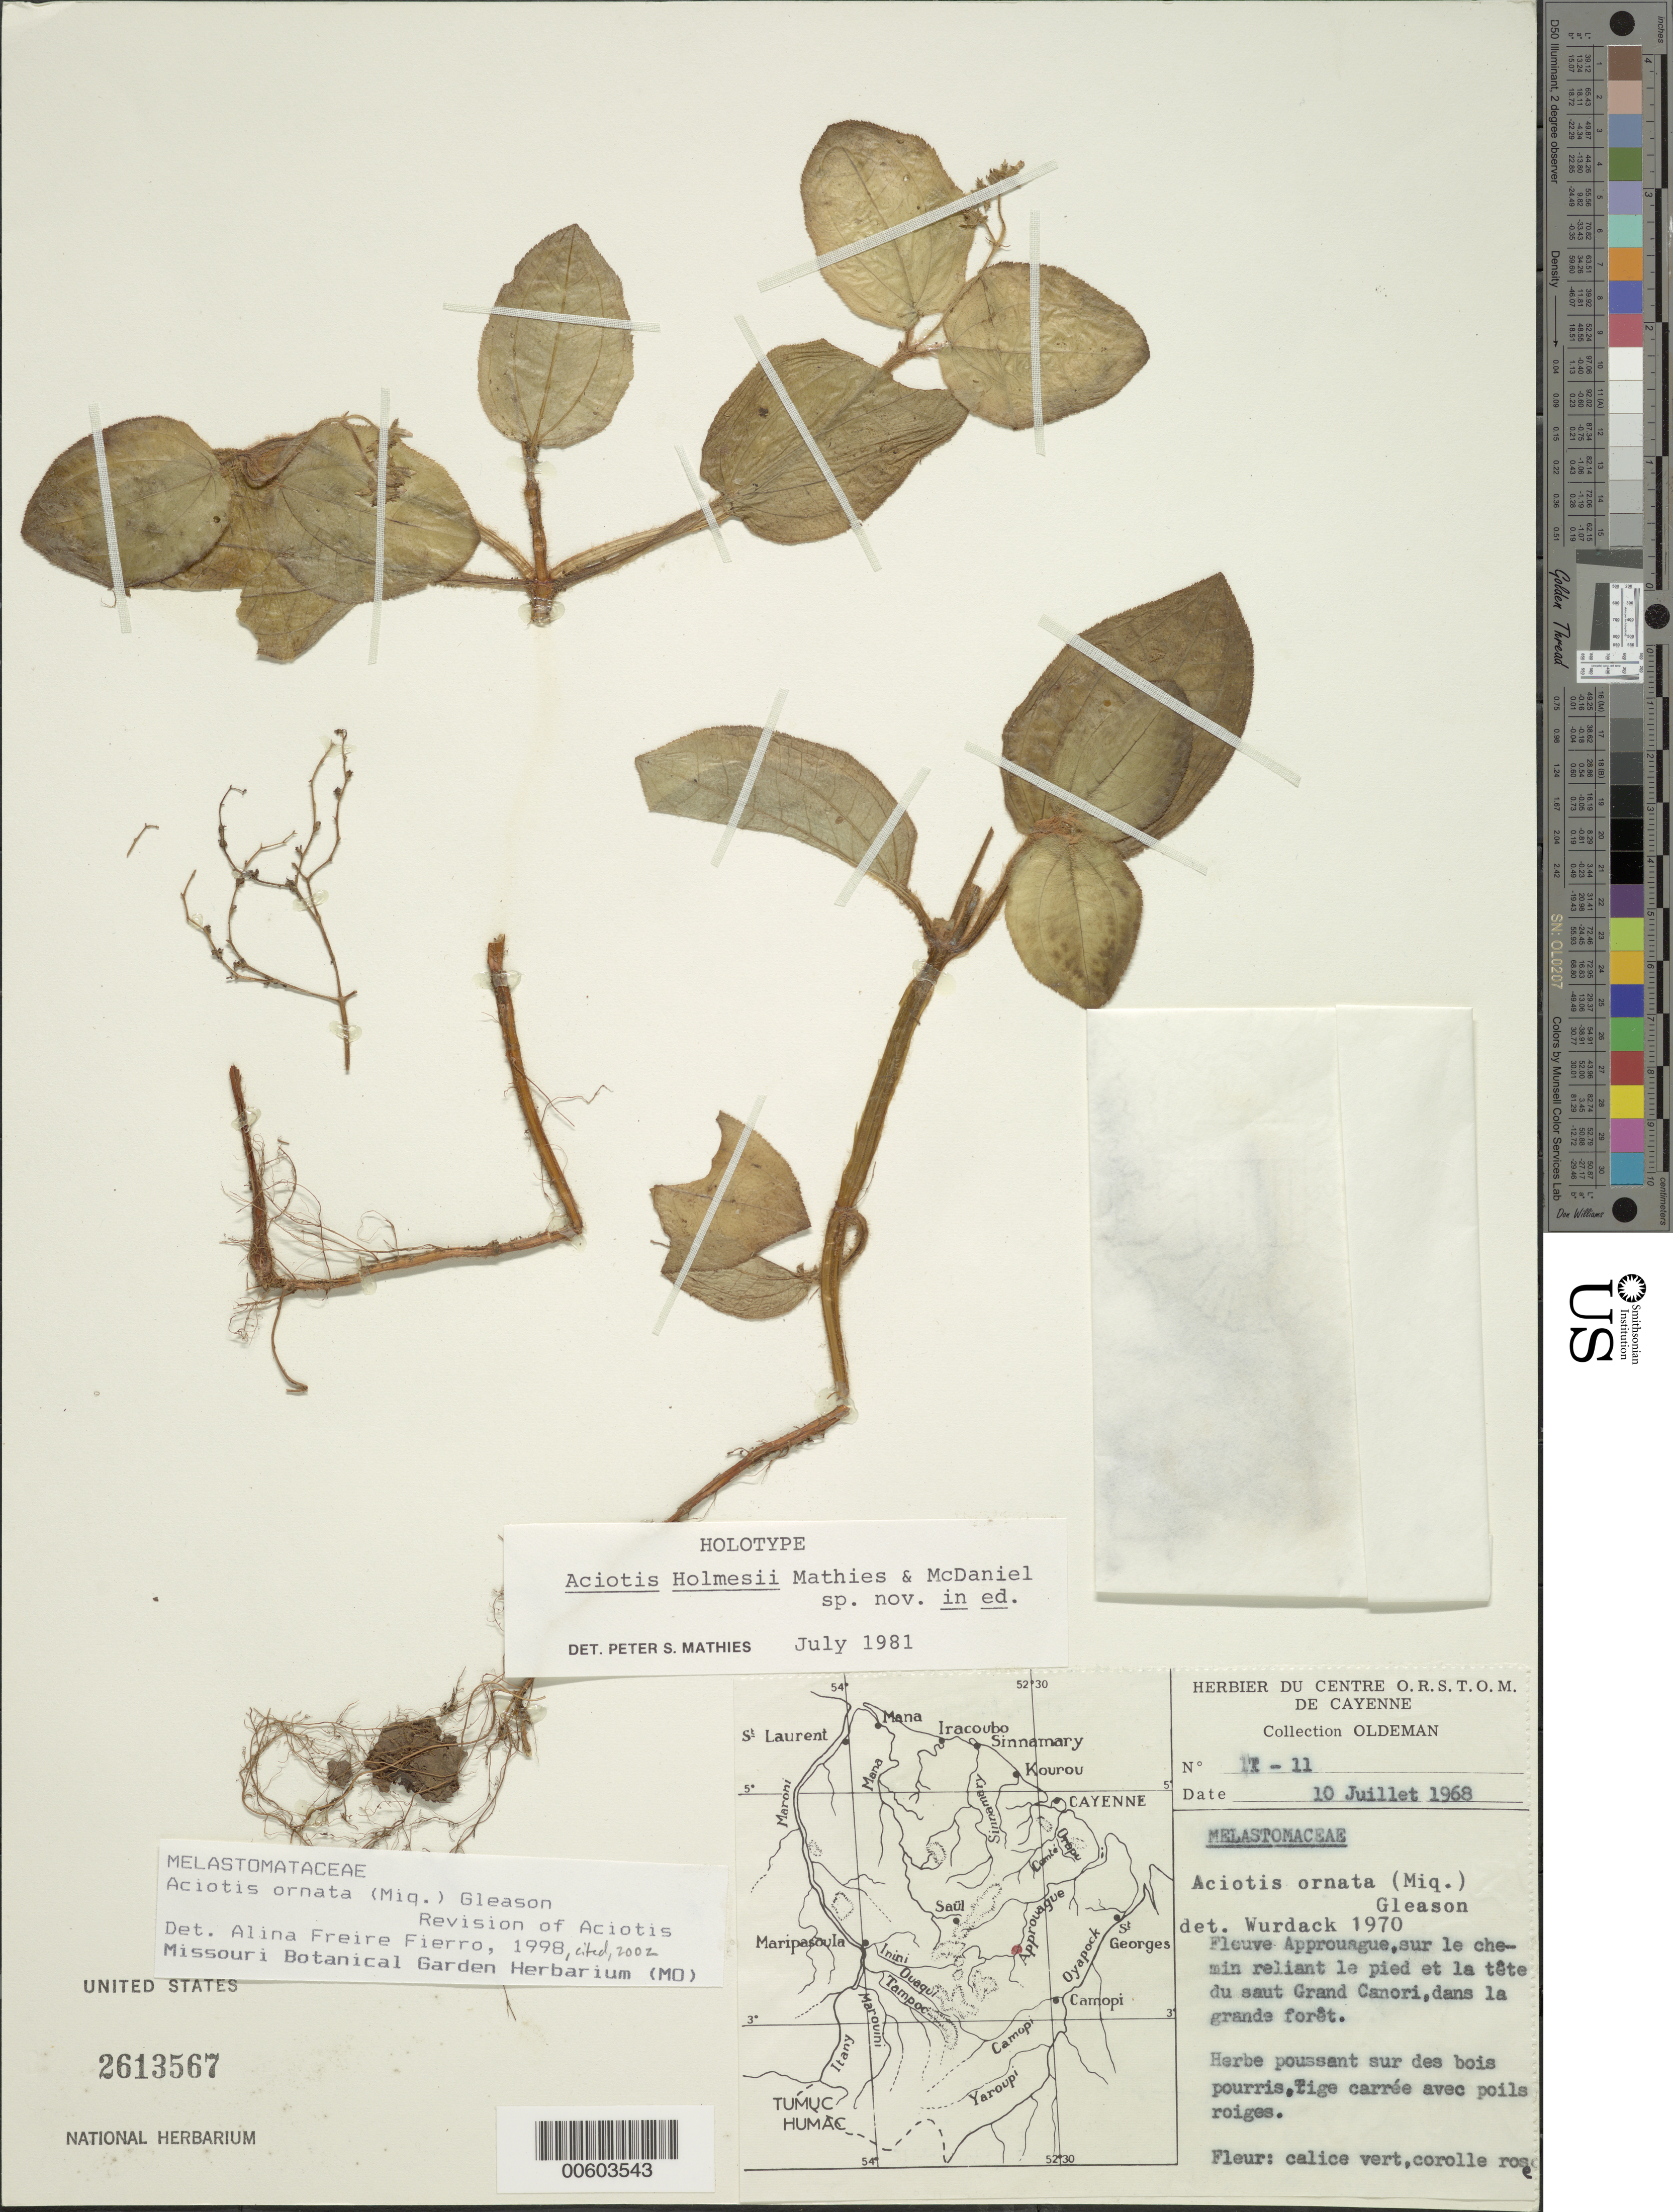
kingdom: Plantae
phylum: Tracheophyta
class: Magnoliopsida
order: Myrtales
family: Melastomataceae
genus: Aciotis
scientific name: Aciotis ornata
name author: (Miq.) Gleason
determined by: Freire-Fierro, A.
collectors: R. Oldeman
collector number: T-11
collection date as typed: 10 Jul 1968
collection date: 1968-07-10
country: French Guiana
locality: Fleuve Approuague, sur le chemin reliant le pied & la tete du Saut Grand Canori.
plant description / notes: Specimen annotated as holotype of Aciotis holmesii Mathies & McDaniel, ined. name apparently never published. Specimen cited as Aciotis ornata in revision of genus by Freire-Fierro (2002).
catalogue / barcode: US 2613567